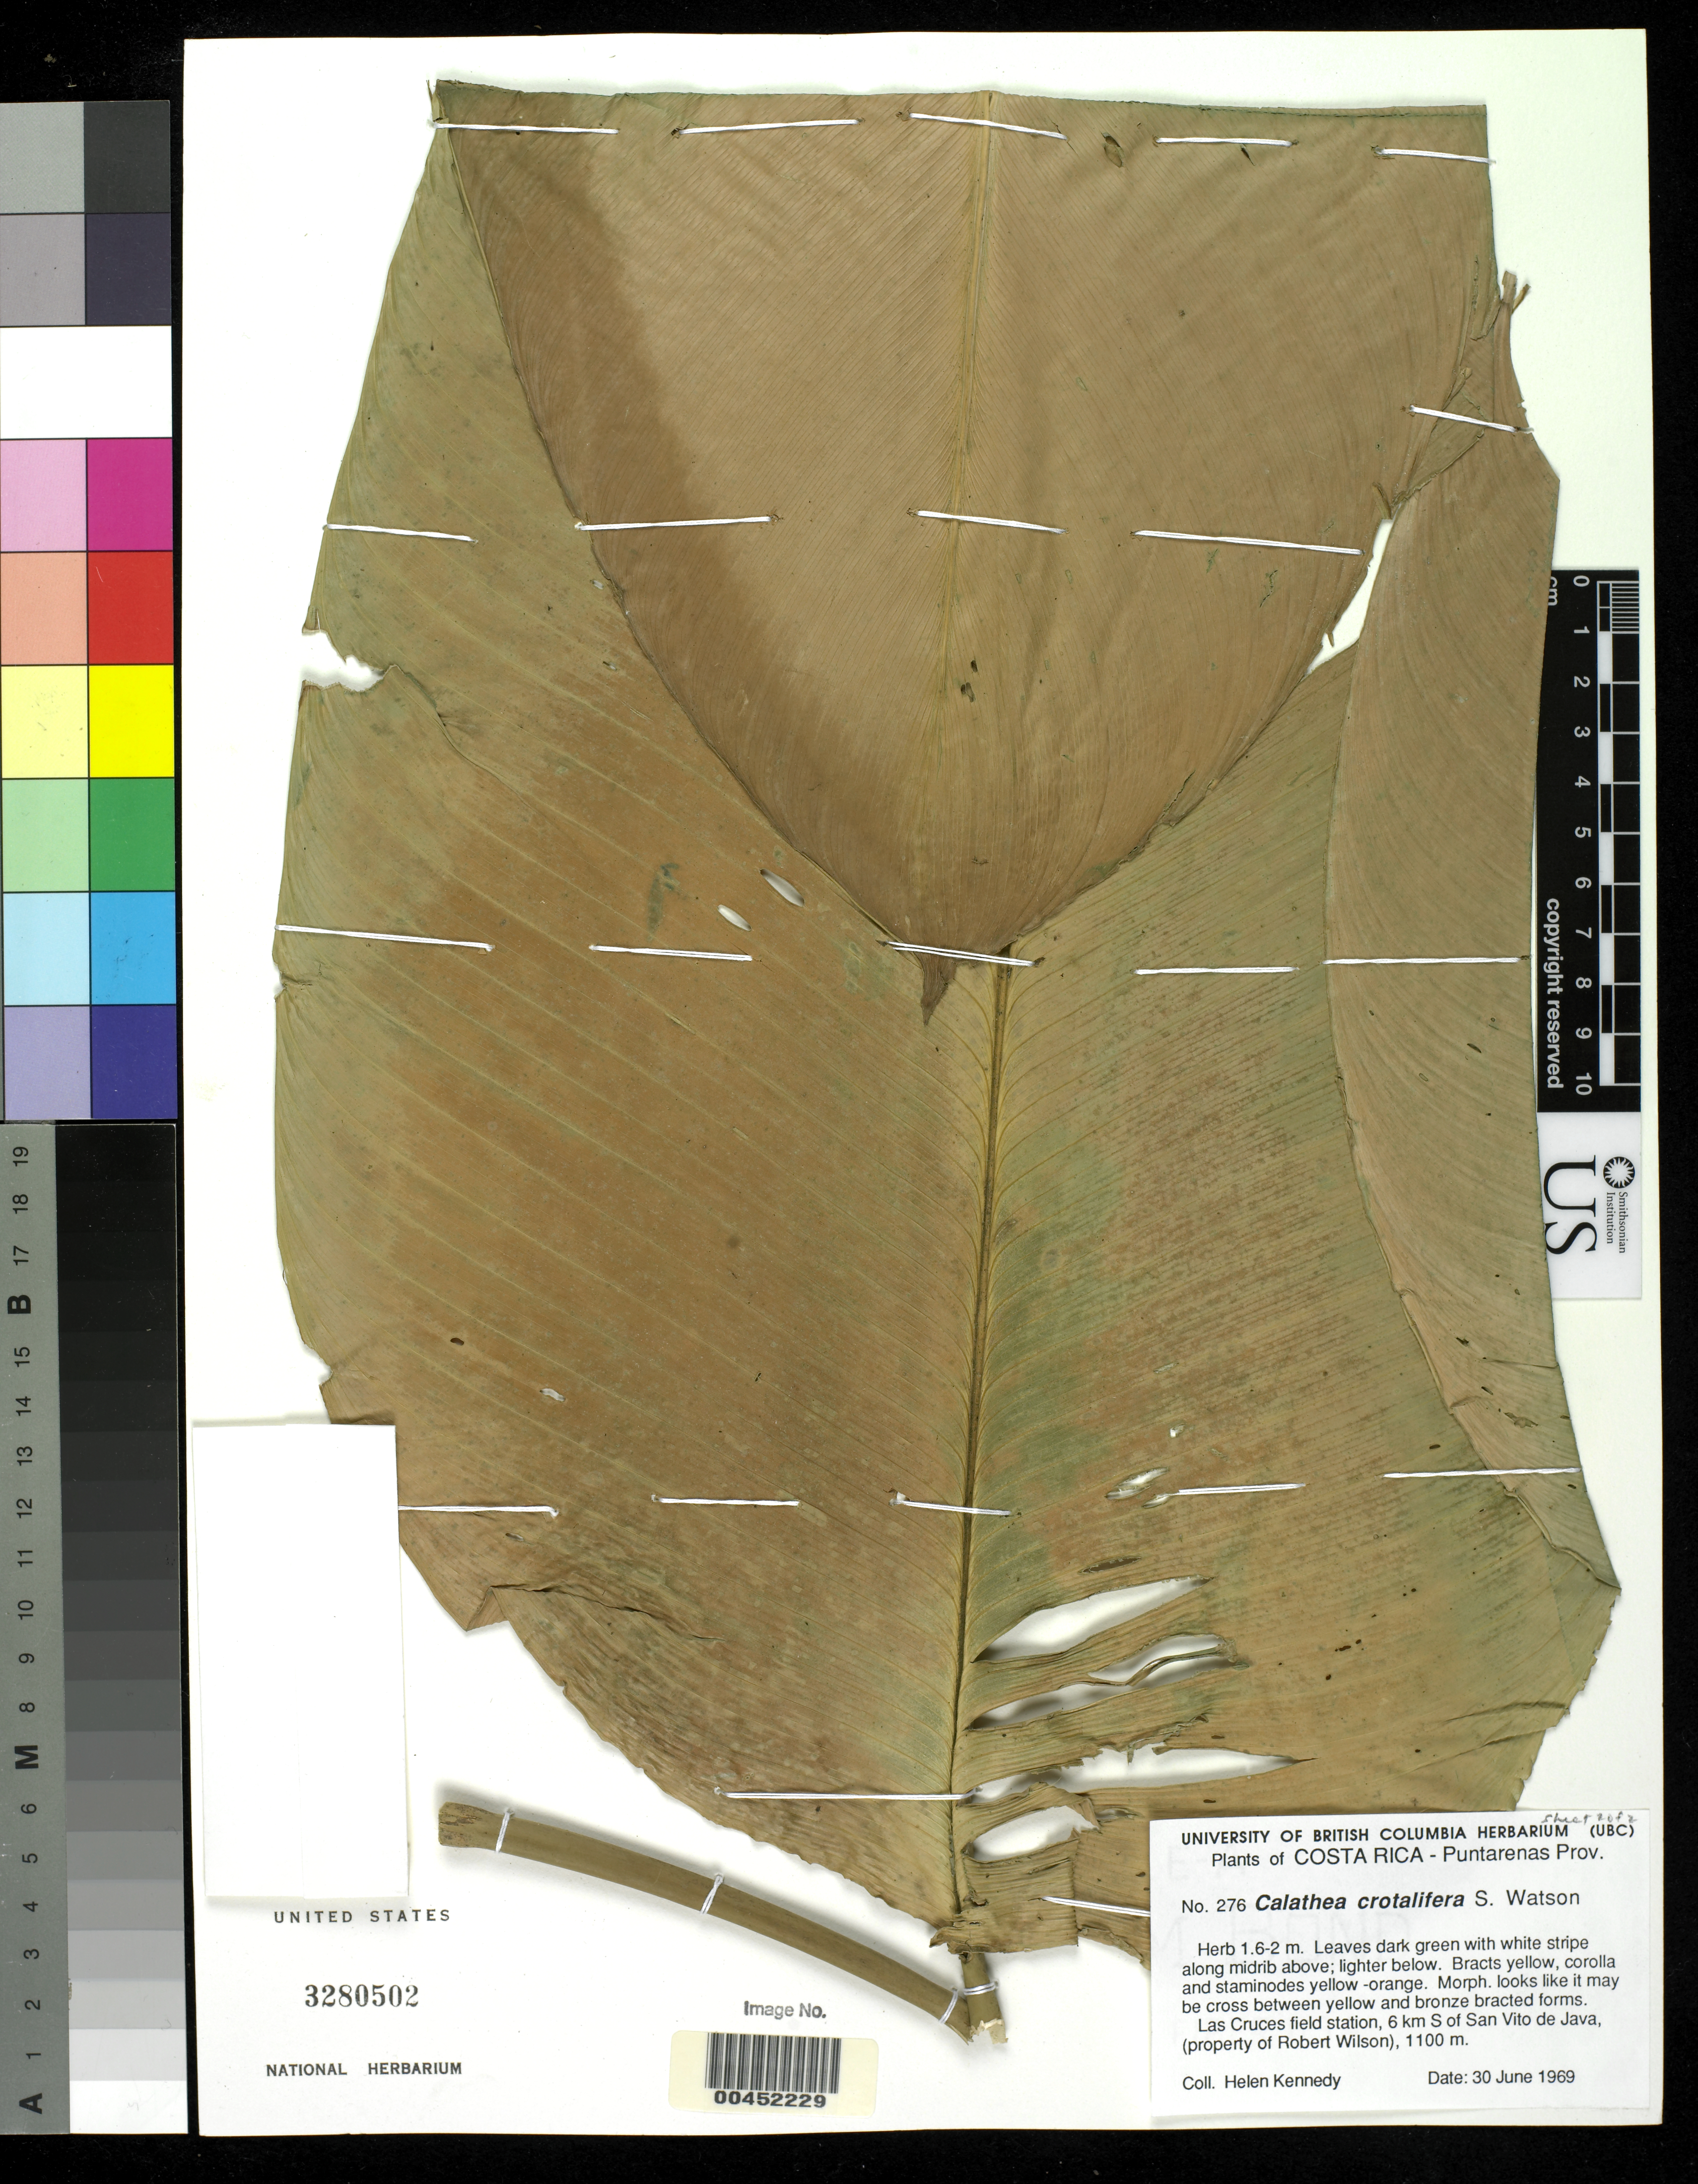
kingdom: Plantae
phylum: Tracheophyta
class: Liliopsida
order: Zingiberales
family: Marantaceae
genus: Calathea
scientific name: Calathea crotalifera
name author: S. Watson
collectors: H. Kennedy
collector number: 276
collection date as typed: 30 Jun 1969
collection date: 1969-06-30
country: Costa Rica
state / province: Puntarenas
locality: Las cruces field station, 6 km s of san vito de java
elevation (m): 1100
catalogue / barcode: US 3280502